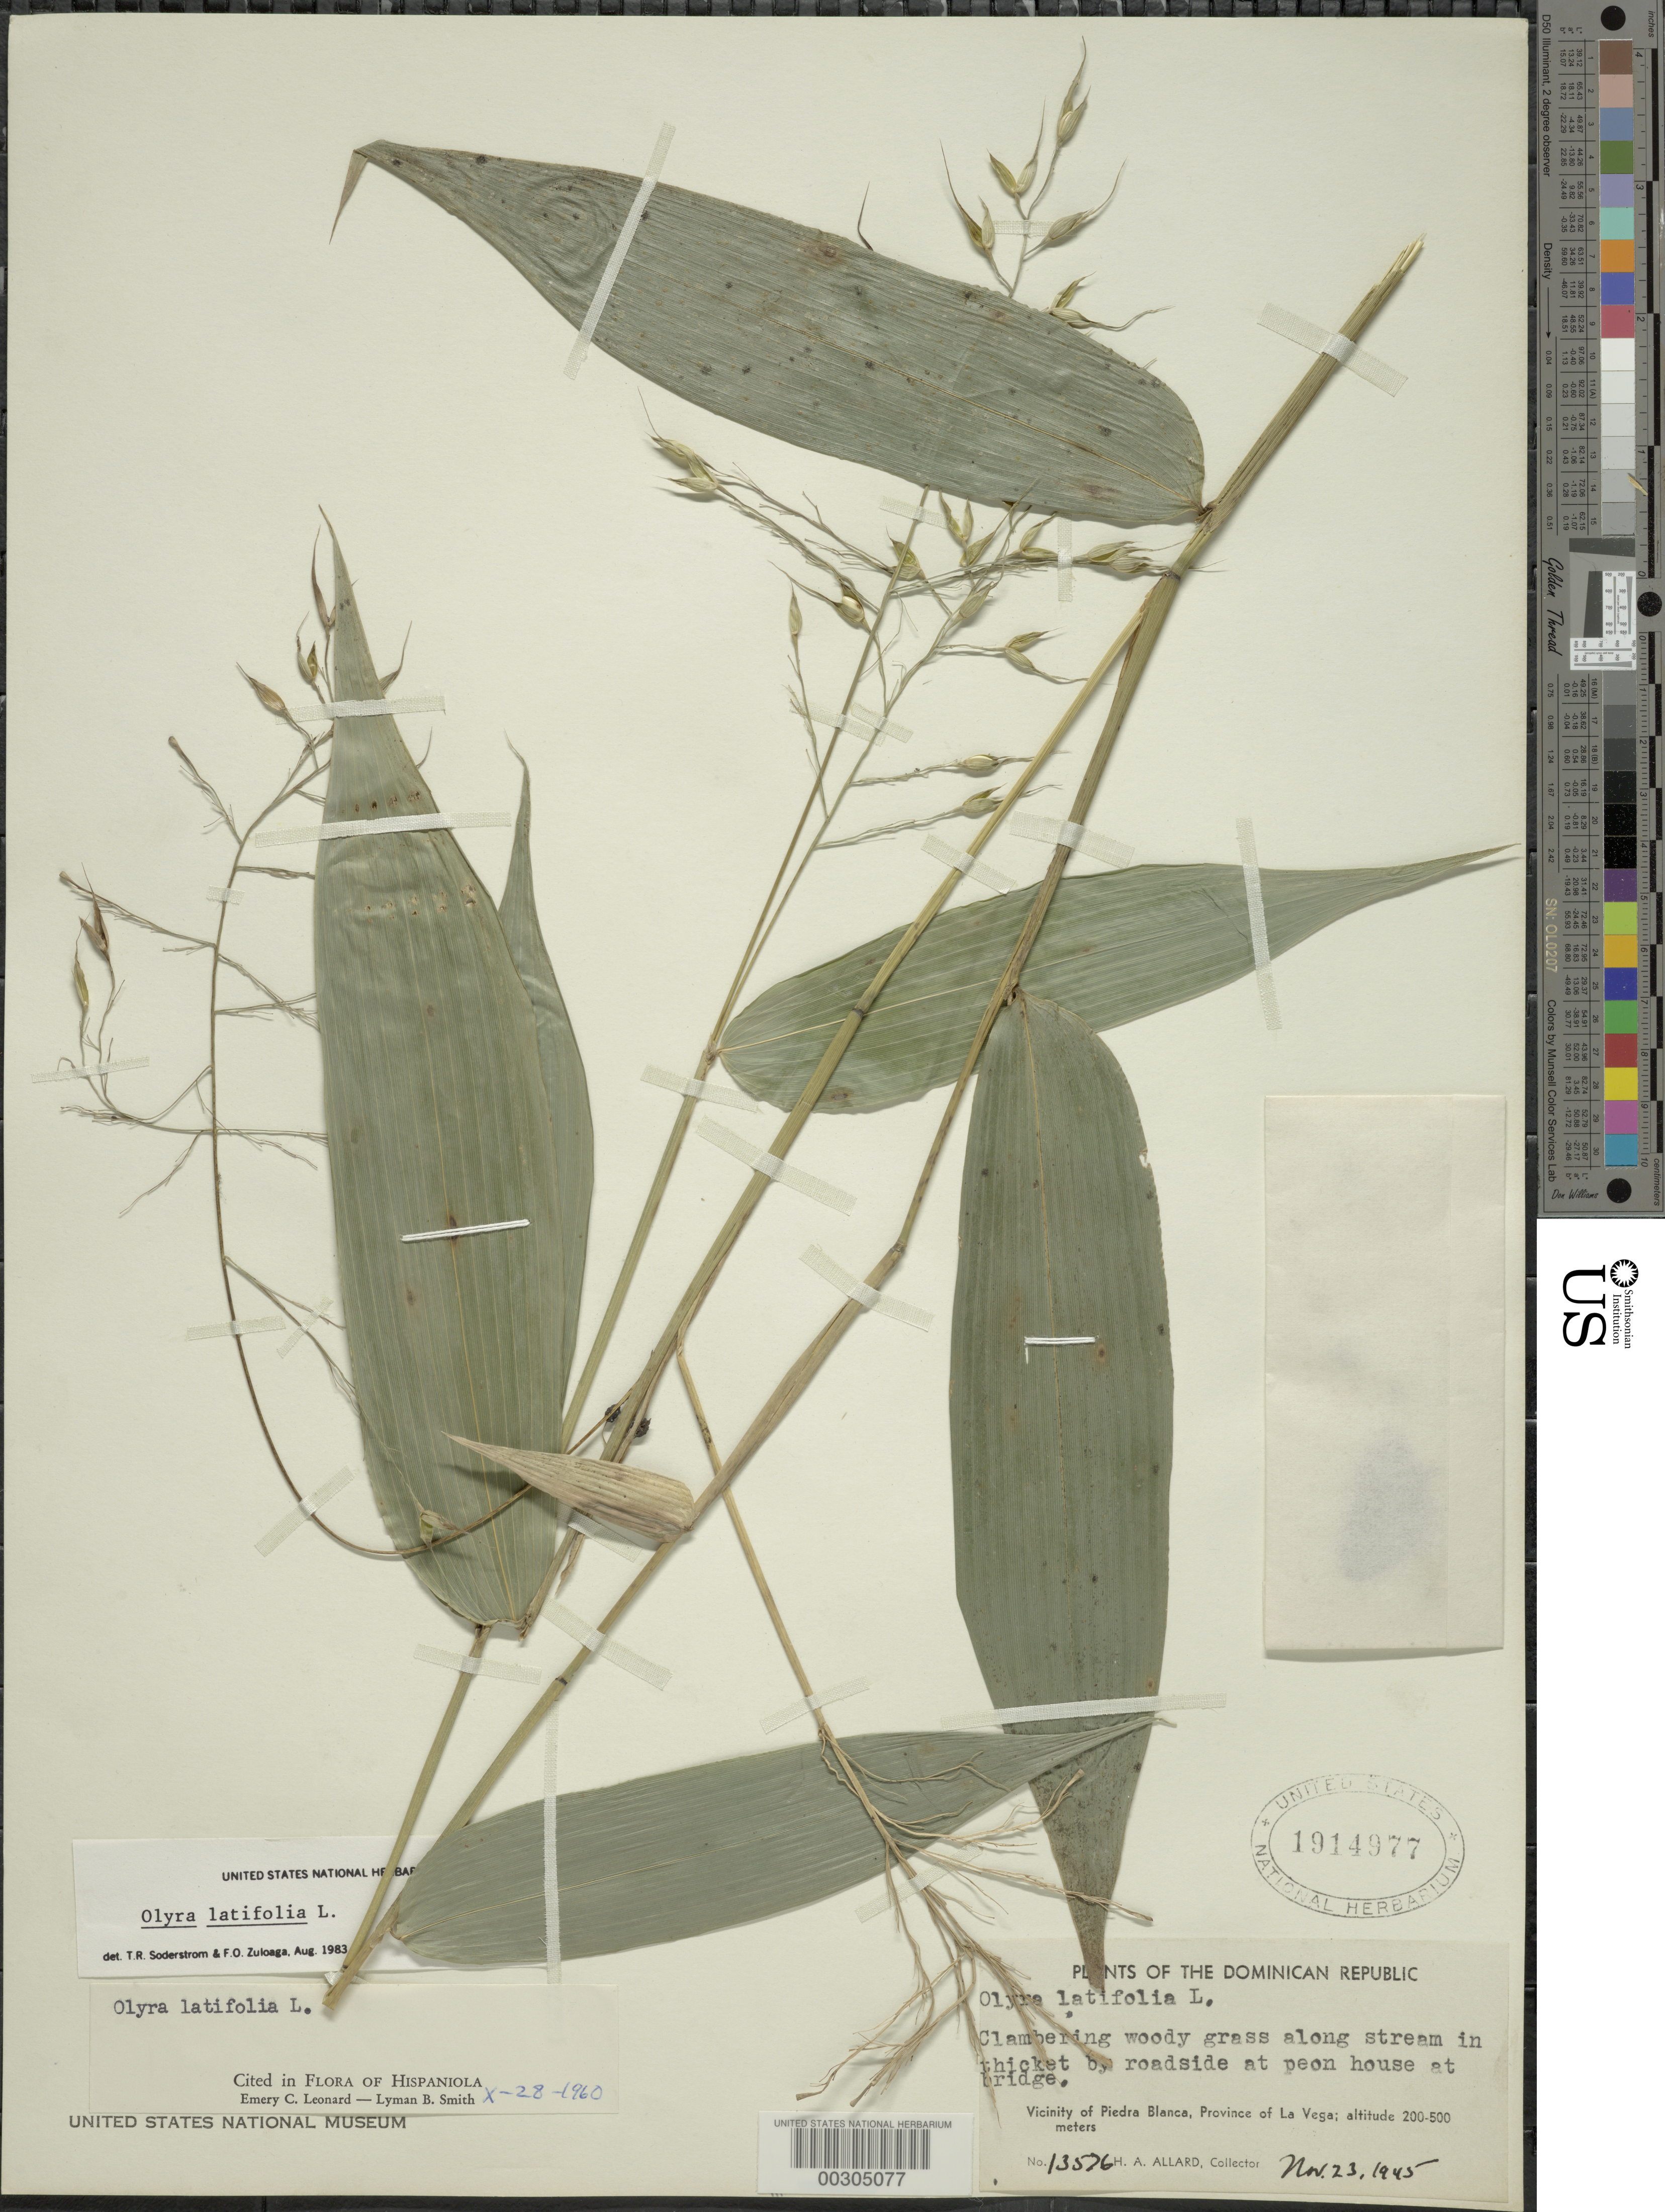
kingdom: Plantae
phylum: Tracheophyta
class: Liliopsida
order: Poales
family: Poaceae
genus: Olyra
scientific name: Olyra latifolia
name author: L.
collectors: H. A. Allard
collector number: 13576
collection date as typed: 23 Nov 1945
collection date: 1945-11-23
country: Dominican Republic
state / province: La Vega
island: Hispaniola Island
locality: Piedra blanca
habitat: in thicket by roadside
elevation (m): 200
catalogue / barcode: US 1914977